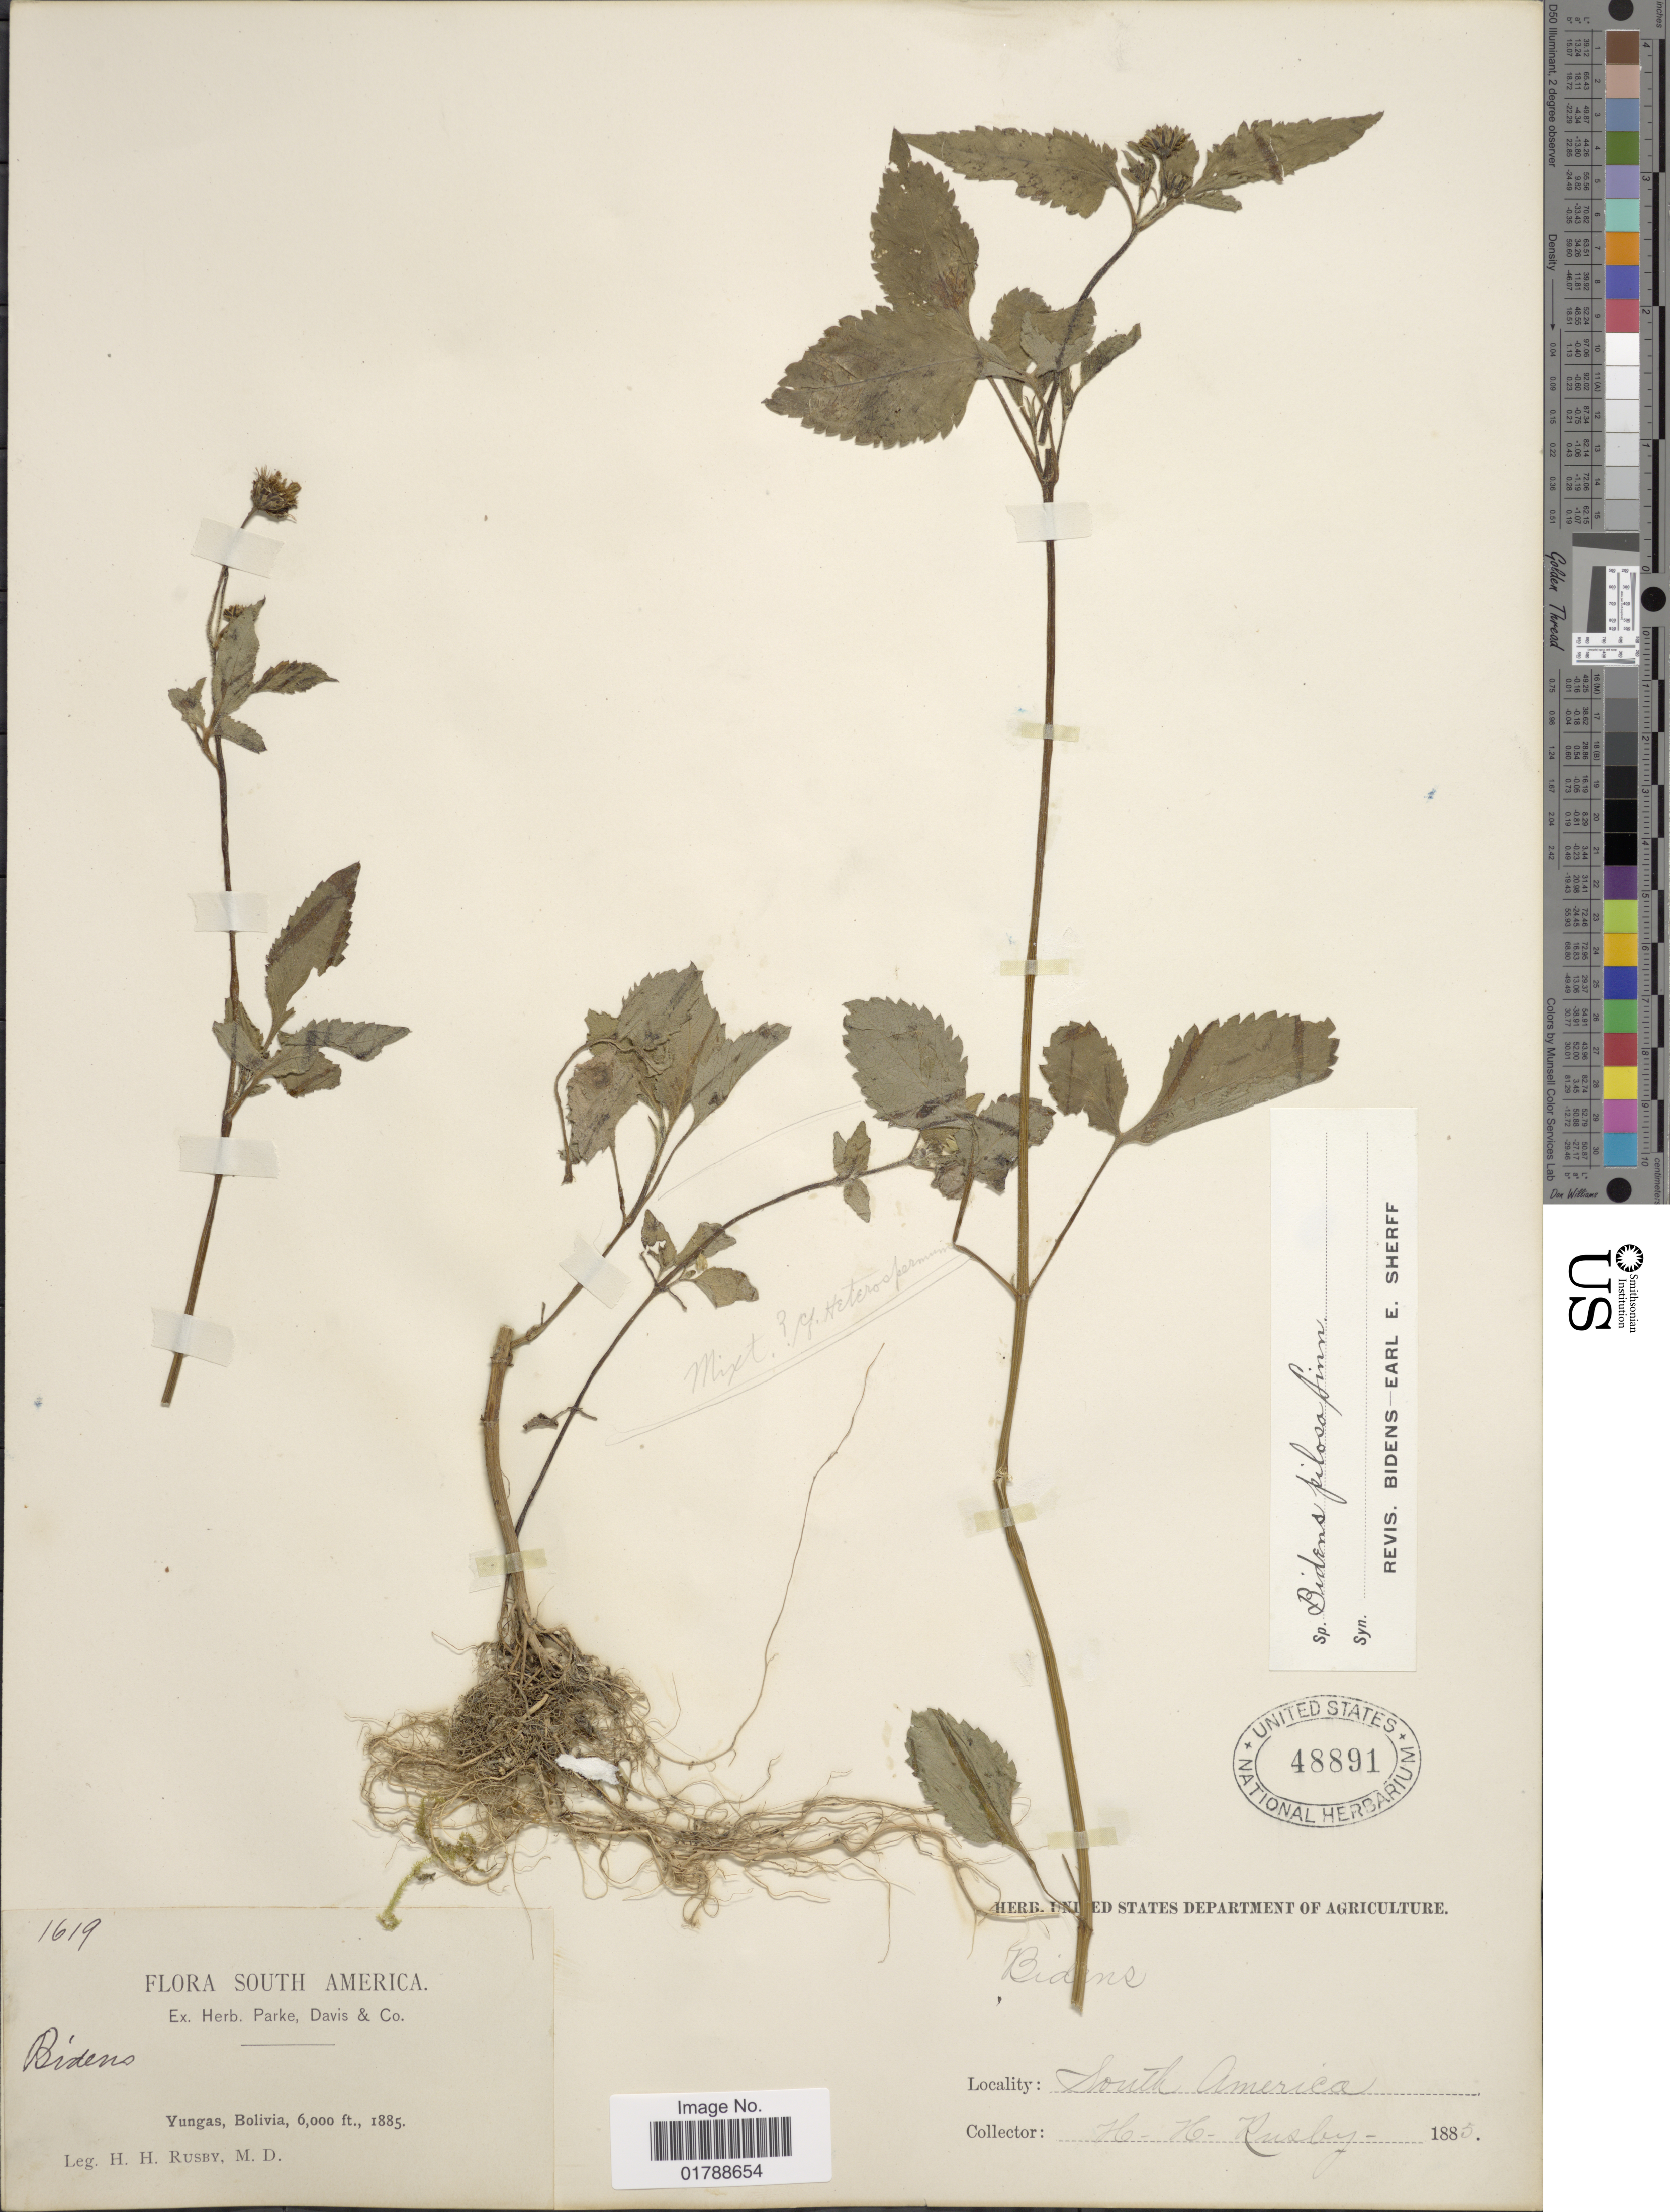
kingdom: Plantae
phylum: Tracheophyta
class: Magnoliopsida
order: Asterales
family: Asteraceae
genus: Bidens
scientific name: Bidens pilosa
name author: L.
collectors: H. H. Rusby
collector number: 1619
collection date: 1885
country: Bolivia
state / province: La Paz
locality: Yungas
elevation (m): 1829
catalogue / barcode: US 48891